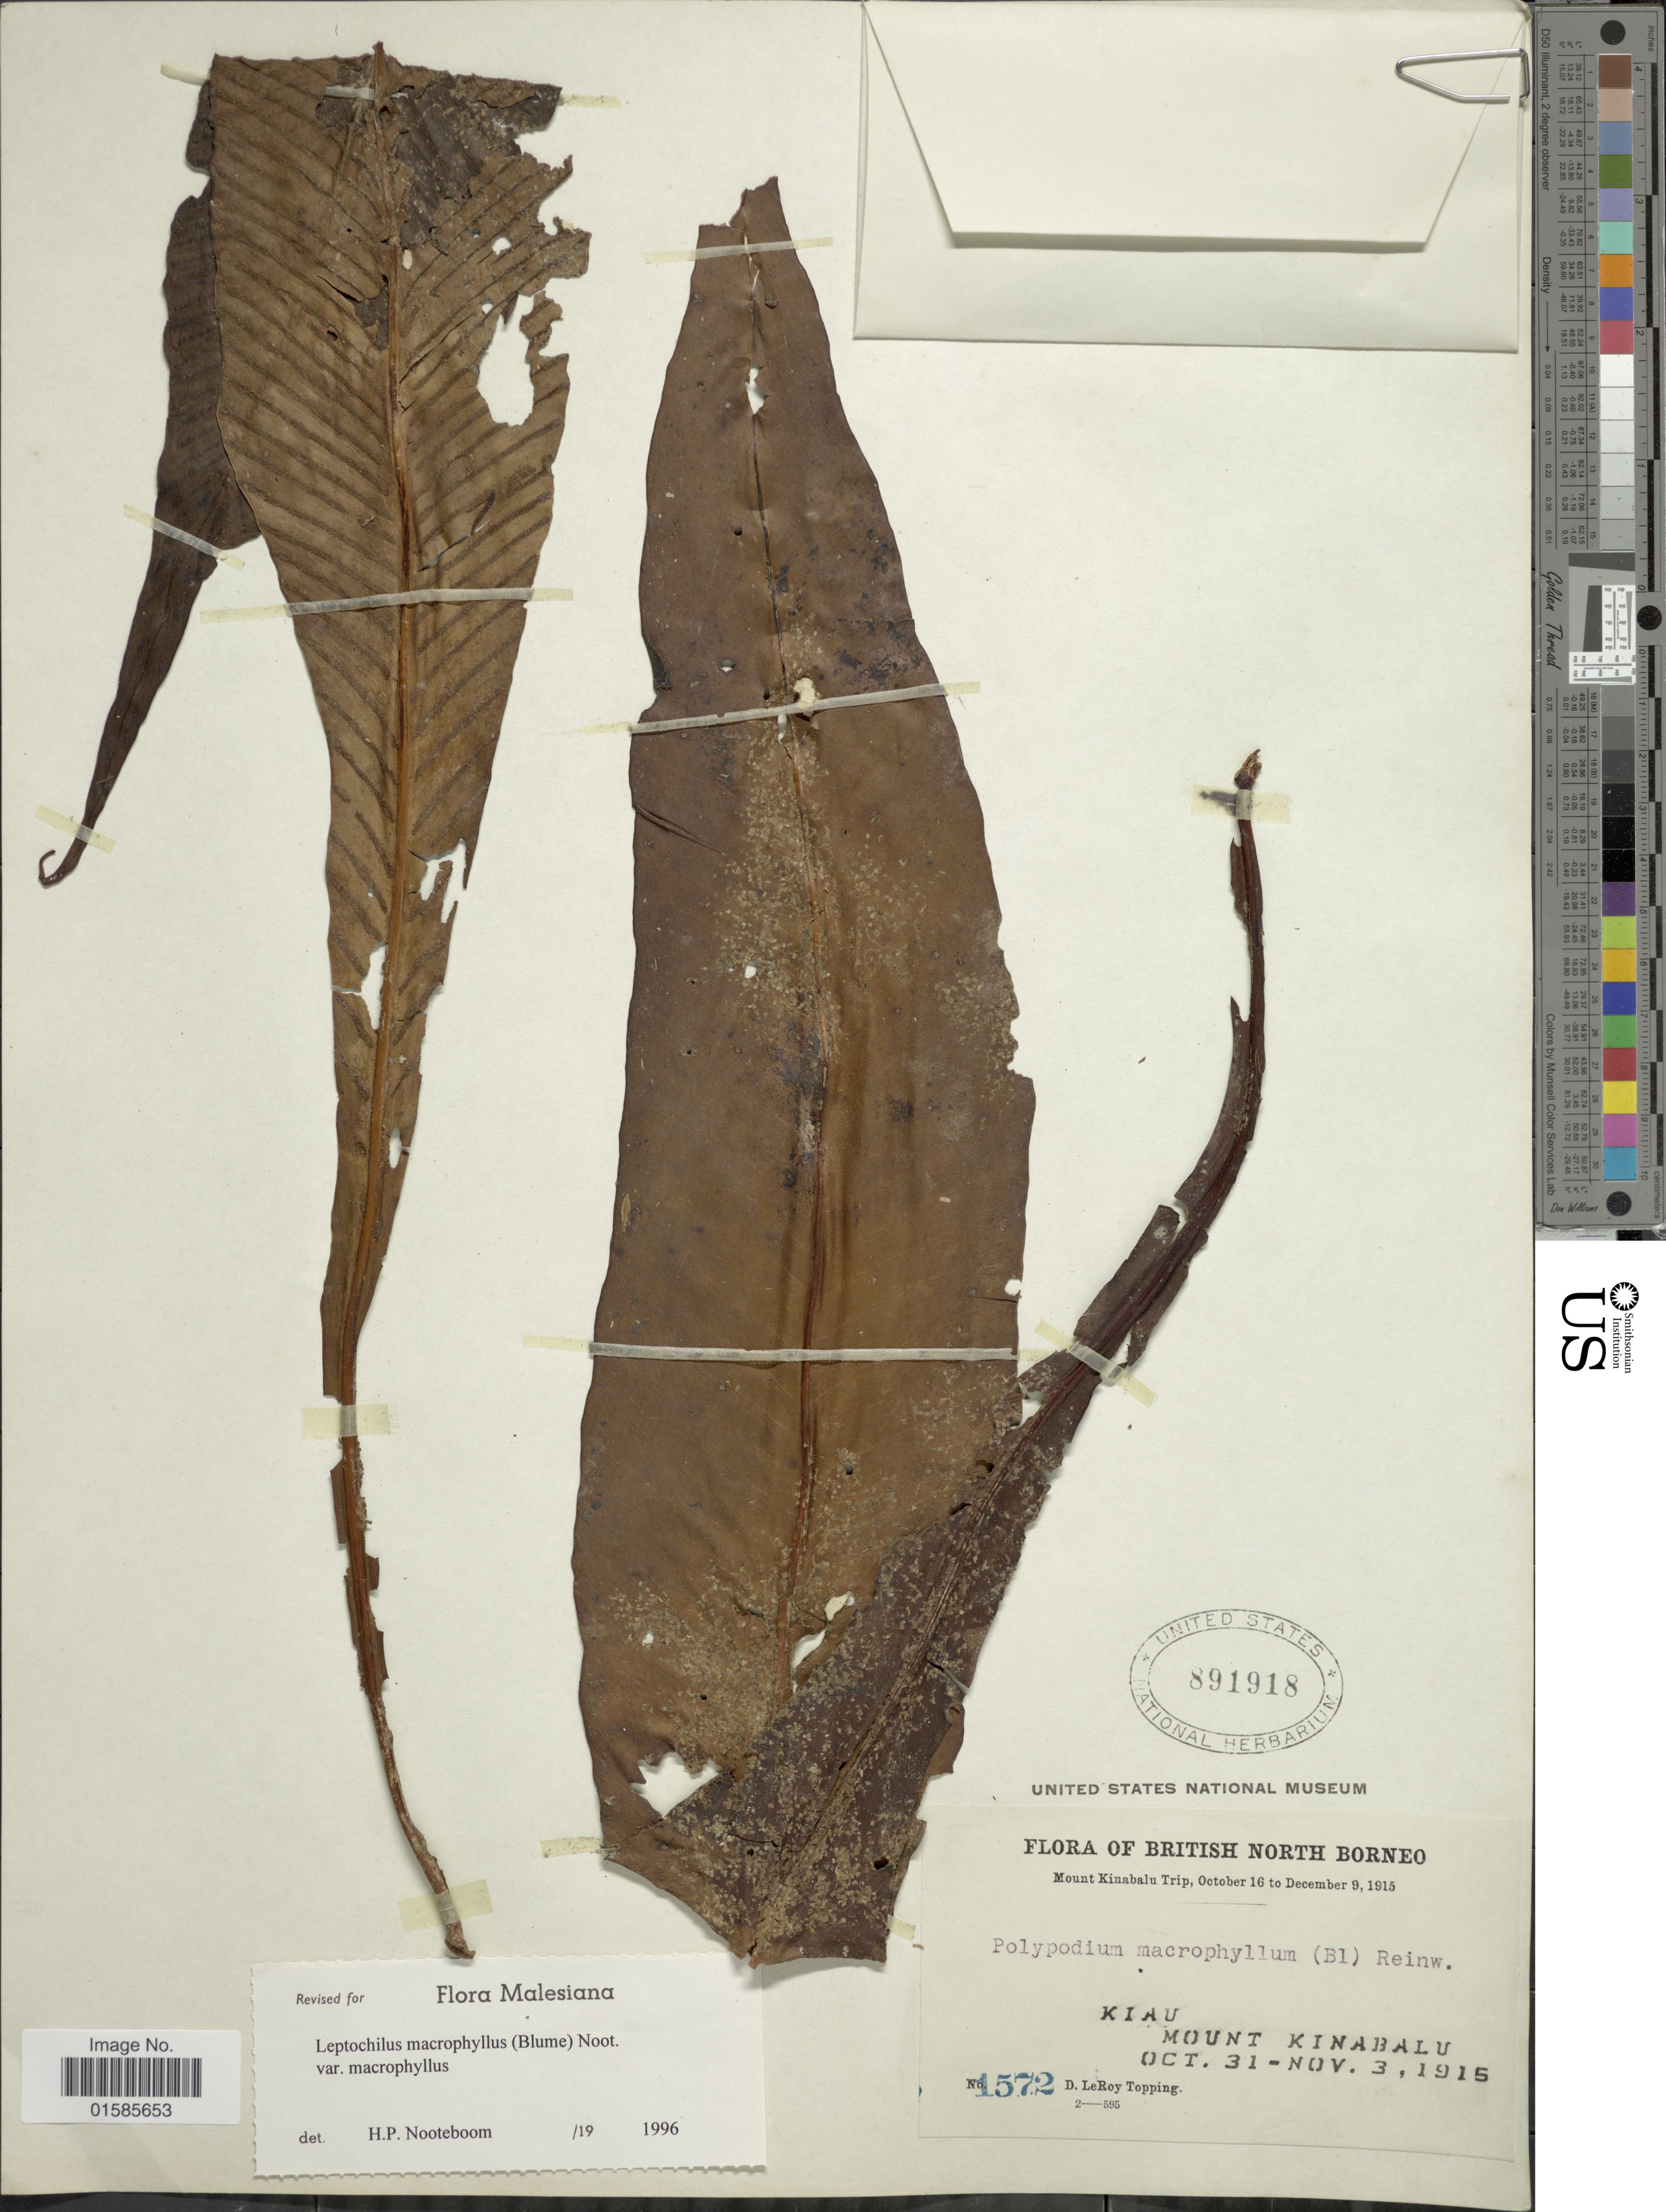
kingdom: Plantae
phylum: Tracheophyta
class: Polypodiopsida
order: Polypodiales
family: Polypodiaceae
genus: Leptochilus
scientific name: Leptochilus macrophyllus var. macrophyllus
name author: (Blume) Noot.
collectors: D. L. Topping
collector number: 1572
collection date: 1915-10-31/1915-11-03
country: Malaysia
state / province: Sabah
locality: British North Borneo, Kiau, Mount Kinabalu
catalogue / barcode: US 891918